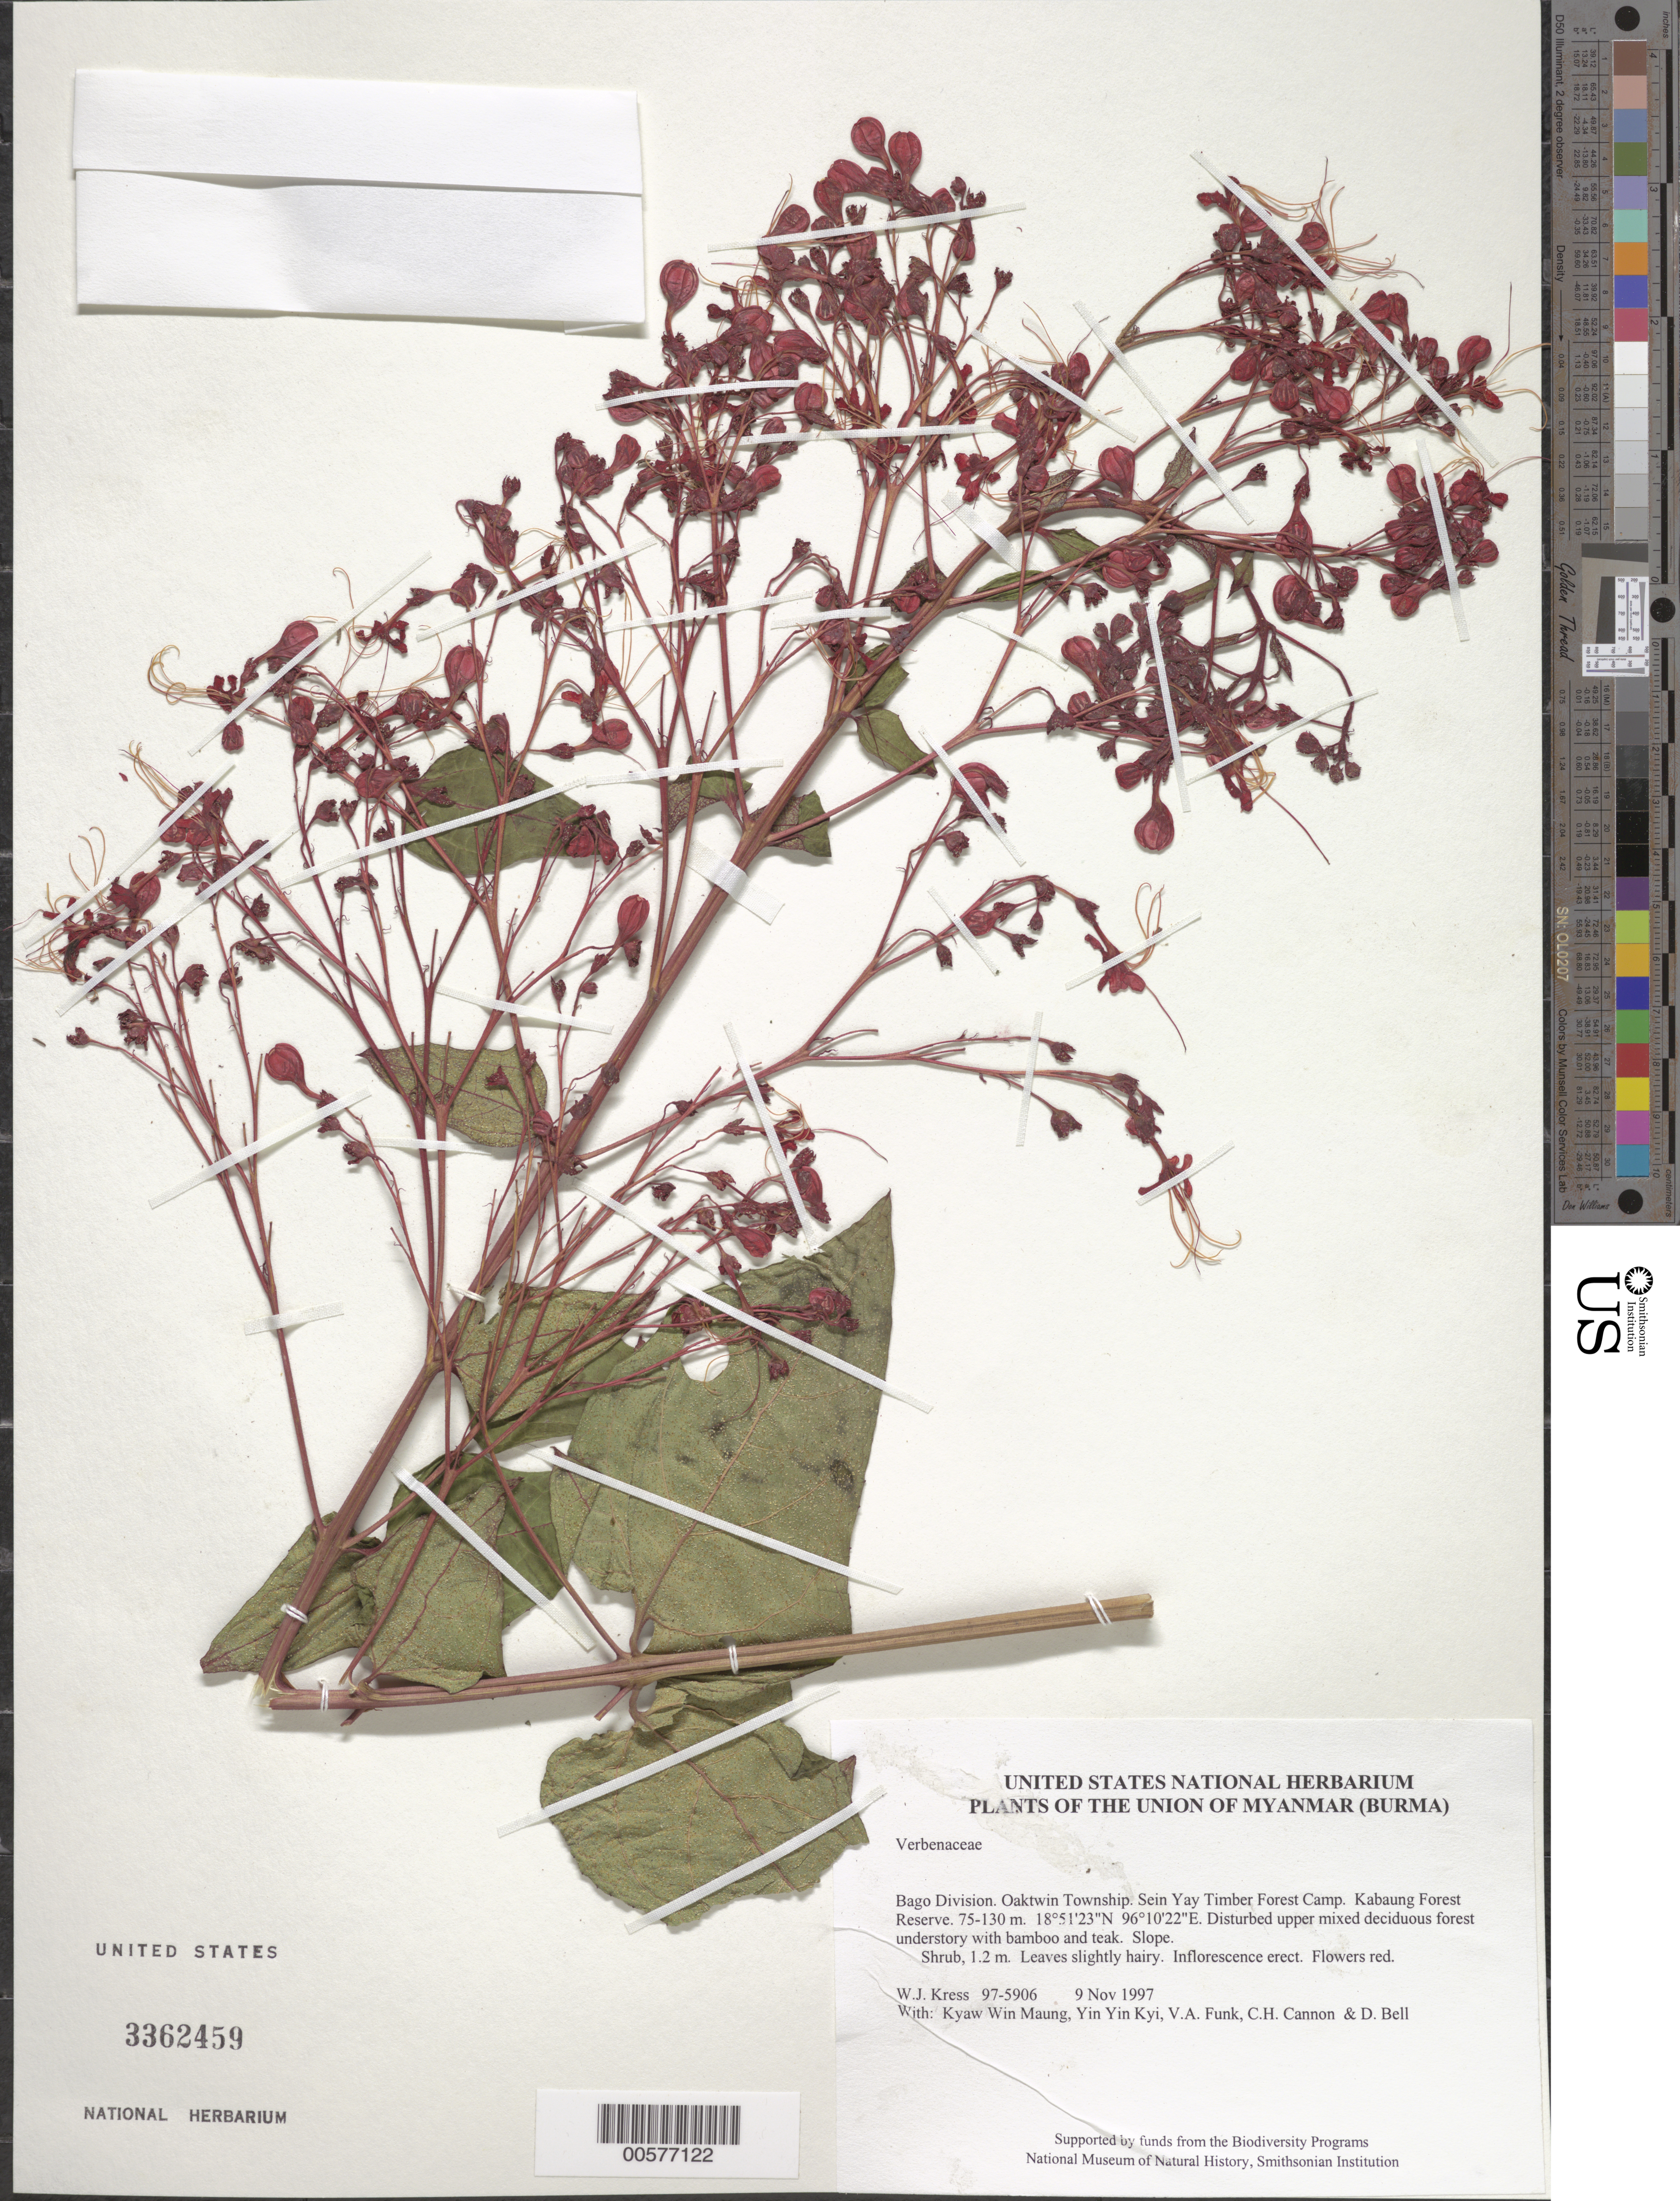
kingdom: Plantae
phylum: Tracheophyta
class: Magnoliopsida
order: Lamiales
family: Verbenaceae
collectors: W. J. Kress, Kyaw Win Maung, Yin Yin Kyi, V. Funk, C. H. Cannon & D. A. Bell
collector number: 97-5906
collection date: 1997-11-09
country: Myanmar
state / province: Bago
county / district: Oaktwin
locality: Sein Yay Timber Forest Camp. Kabaung Forest Reserve.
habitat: Disturbed upper mixed deciduous forest understory with bamboo and teak. Slope.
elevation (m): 75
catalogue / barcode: US 3362459